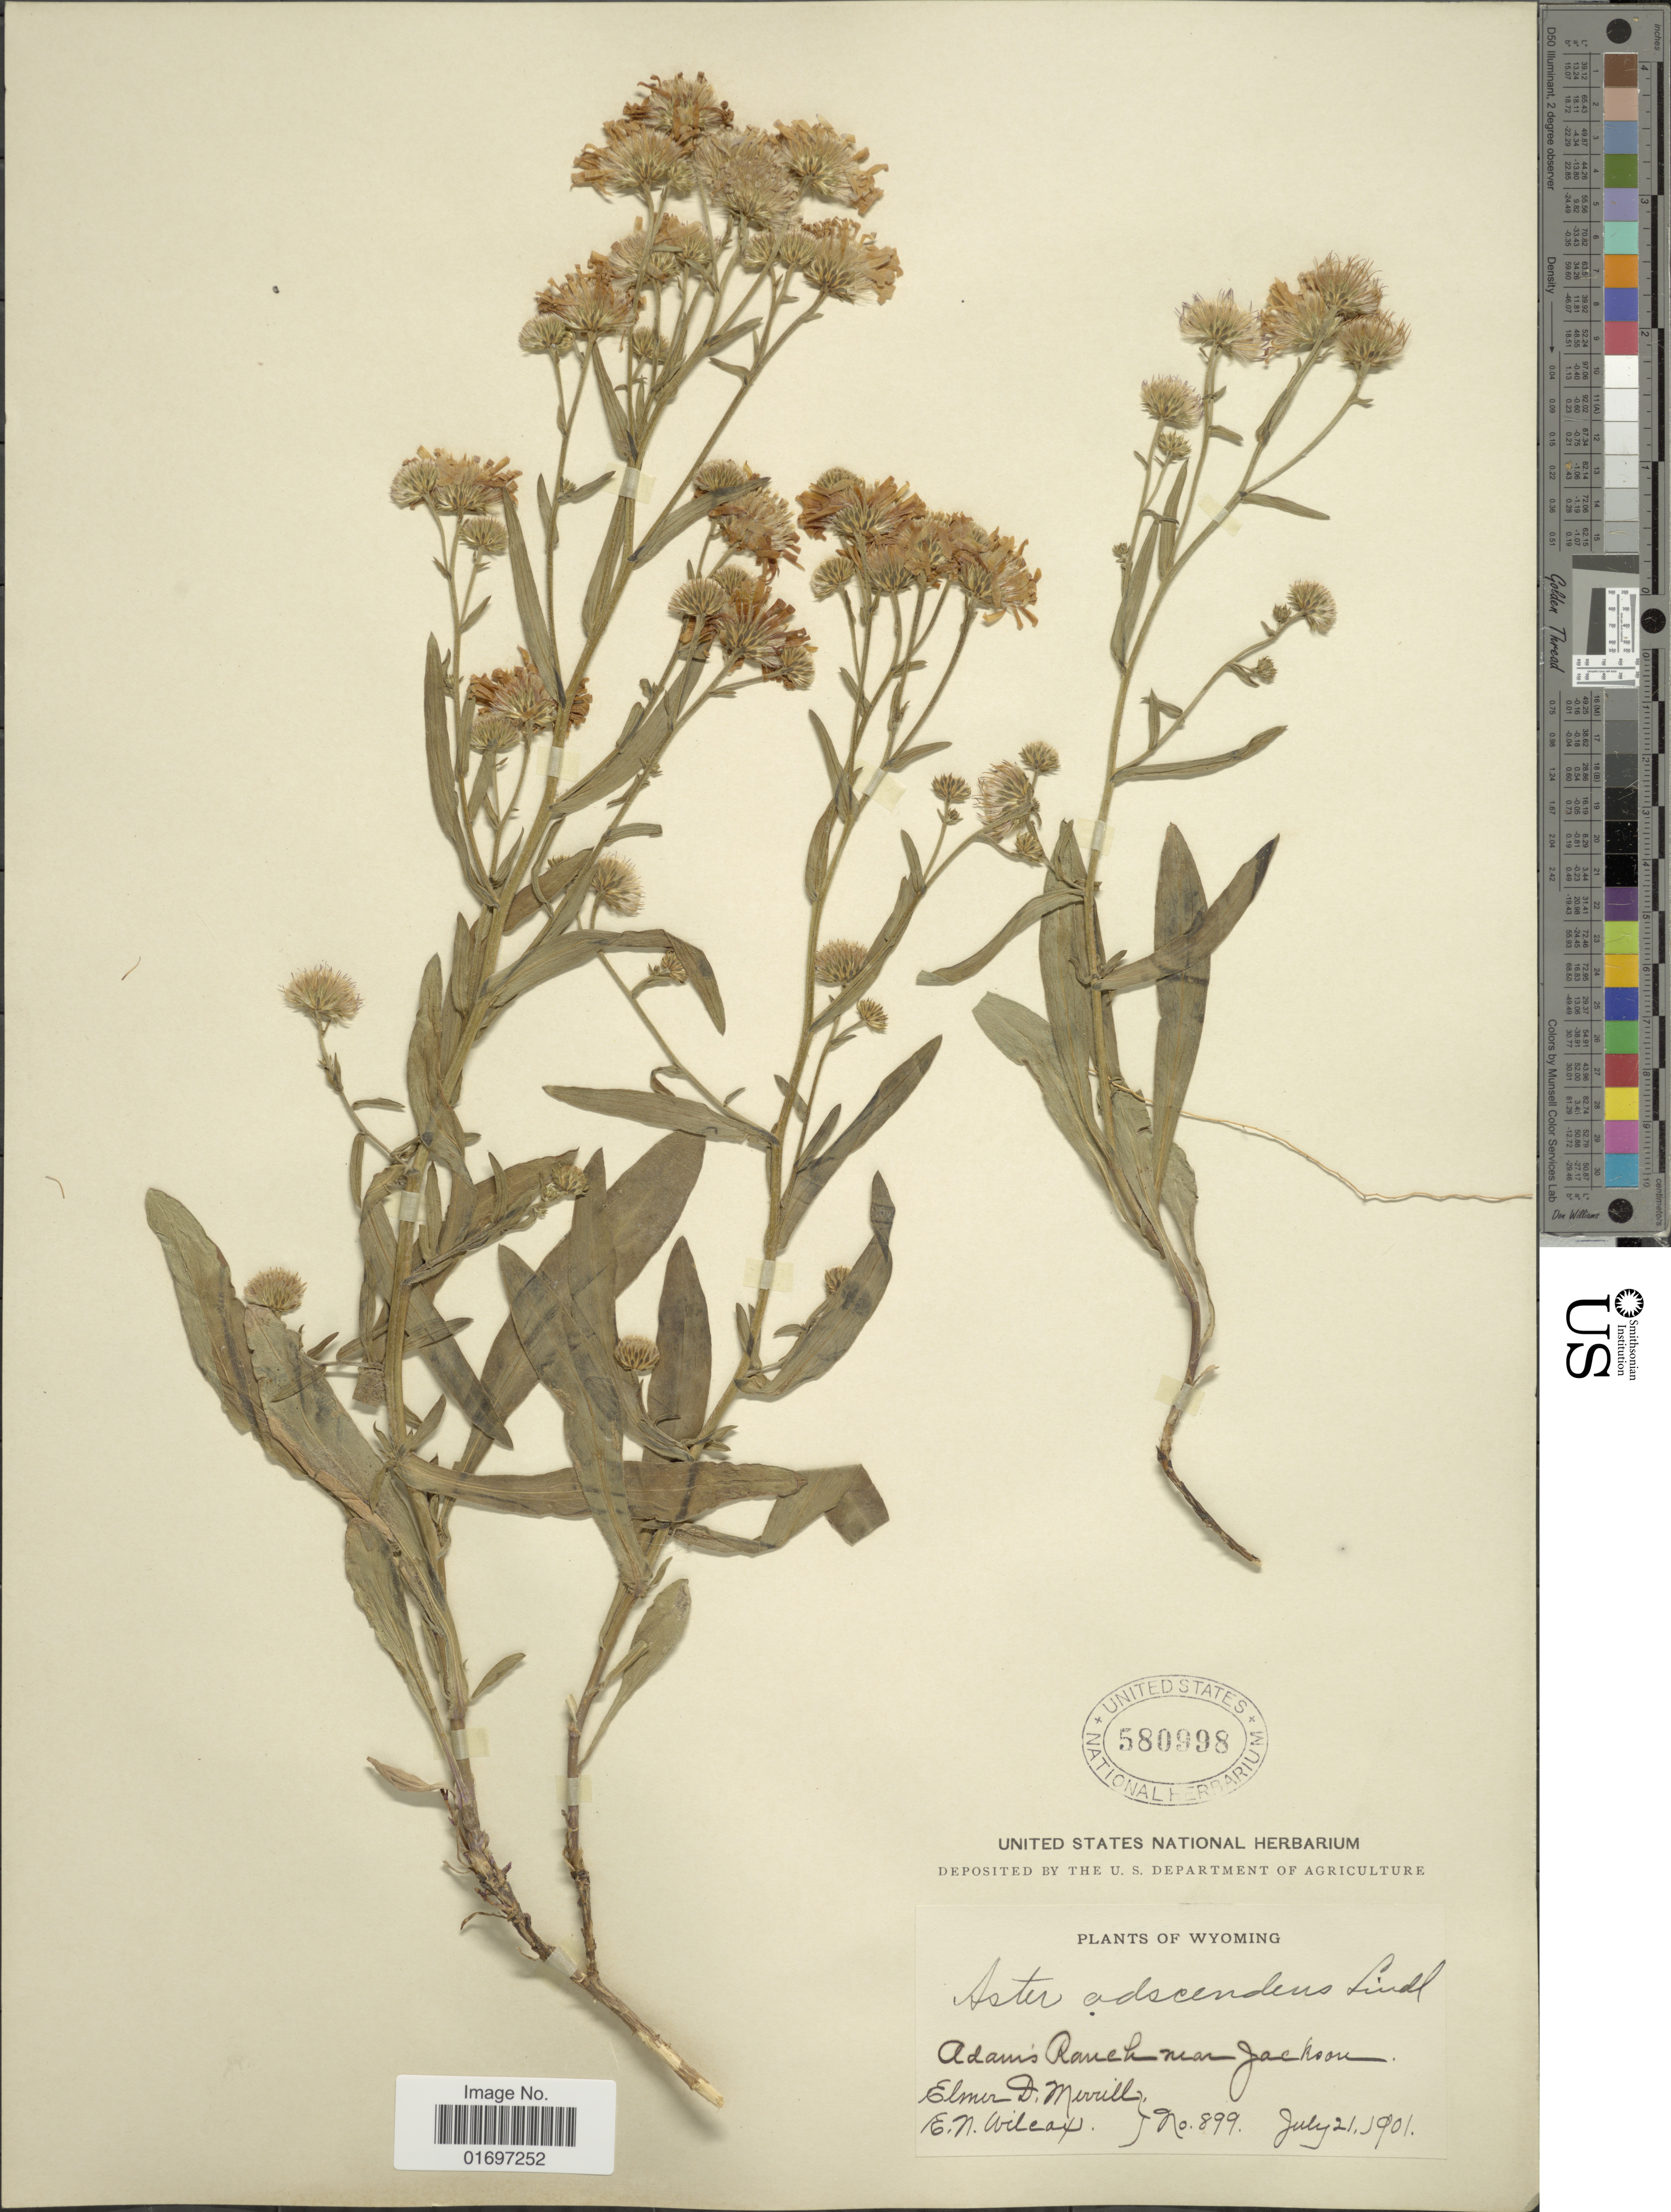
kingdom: Plantae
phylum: Tracheophyta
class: Magnoliopsida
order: Asterales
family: Asteraceae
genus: Symphyotrichum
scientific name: Symphyotrichum ascendens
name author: (Lindl.) G.L. Nesom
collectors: E. D. Merrill & E. Wilcox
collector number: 899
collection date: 1901-07-21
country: United States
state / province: Wyoming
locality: Wyoming. Adam's Ranch near Jackson.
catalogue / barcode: US 580998